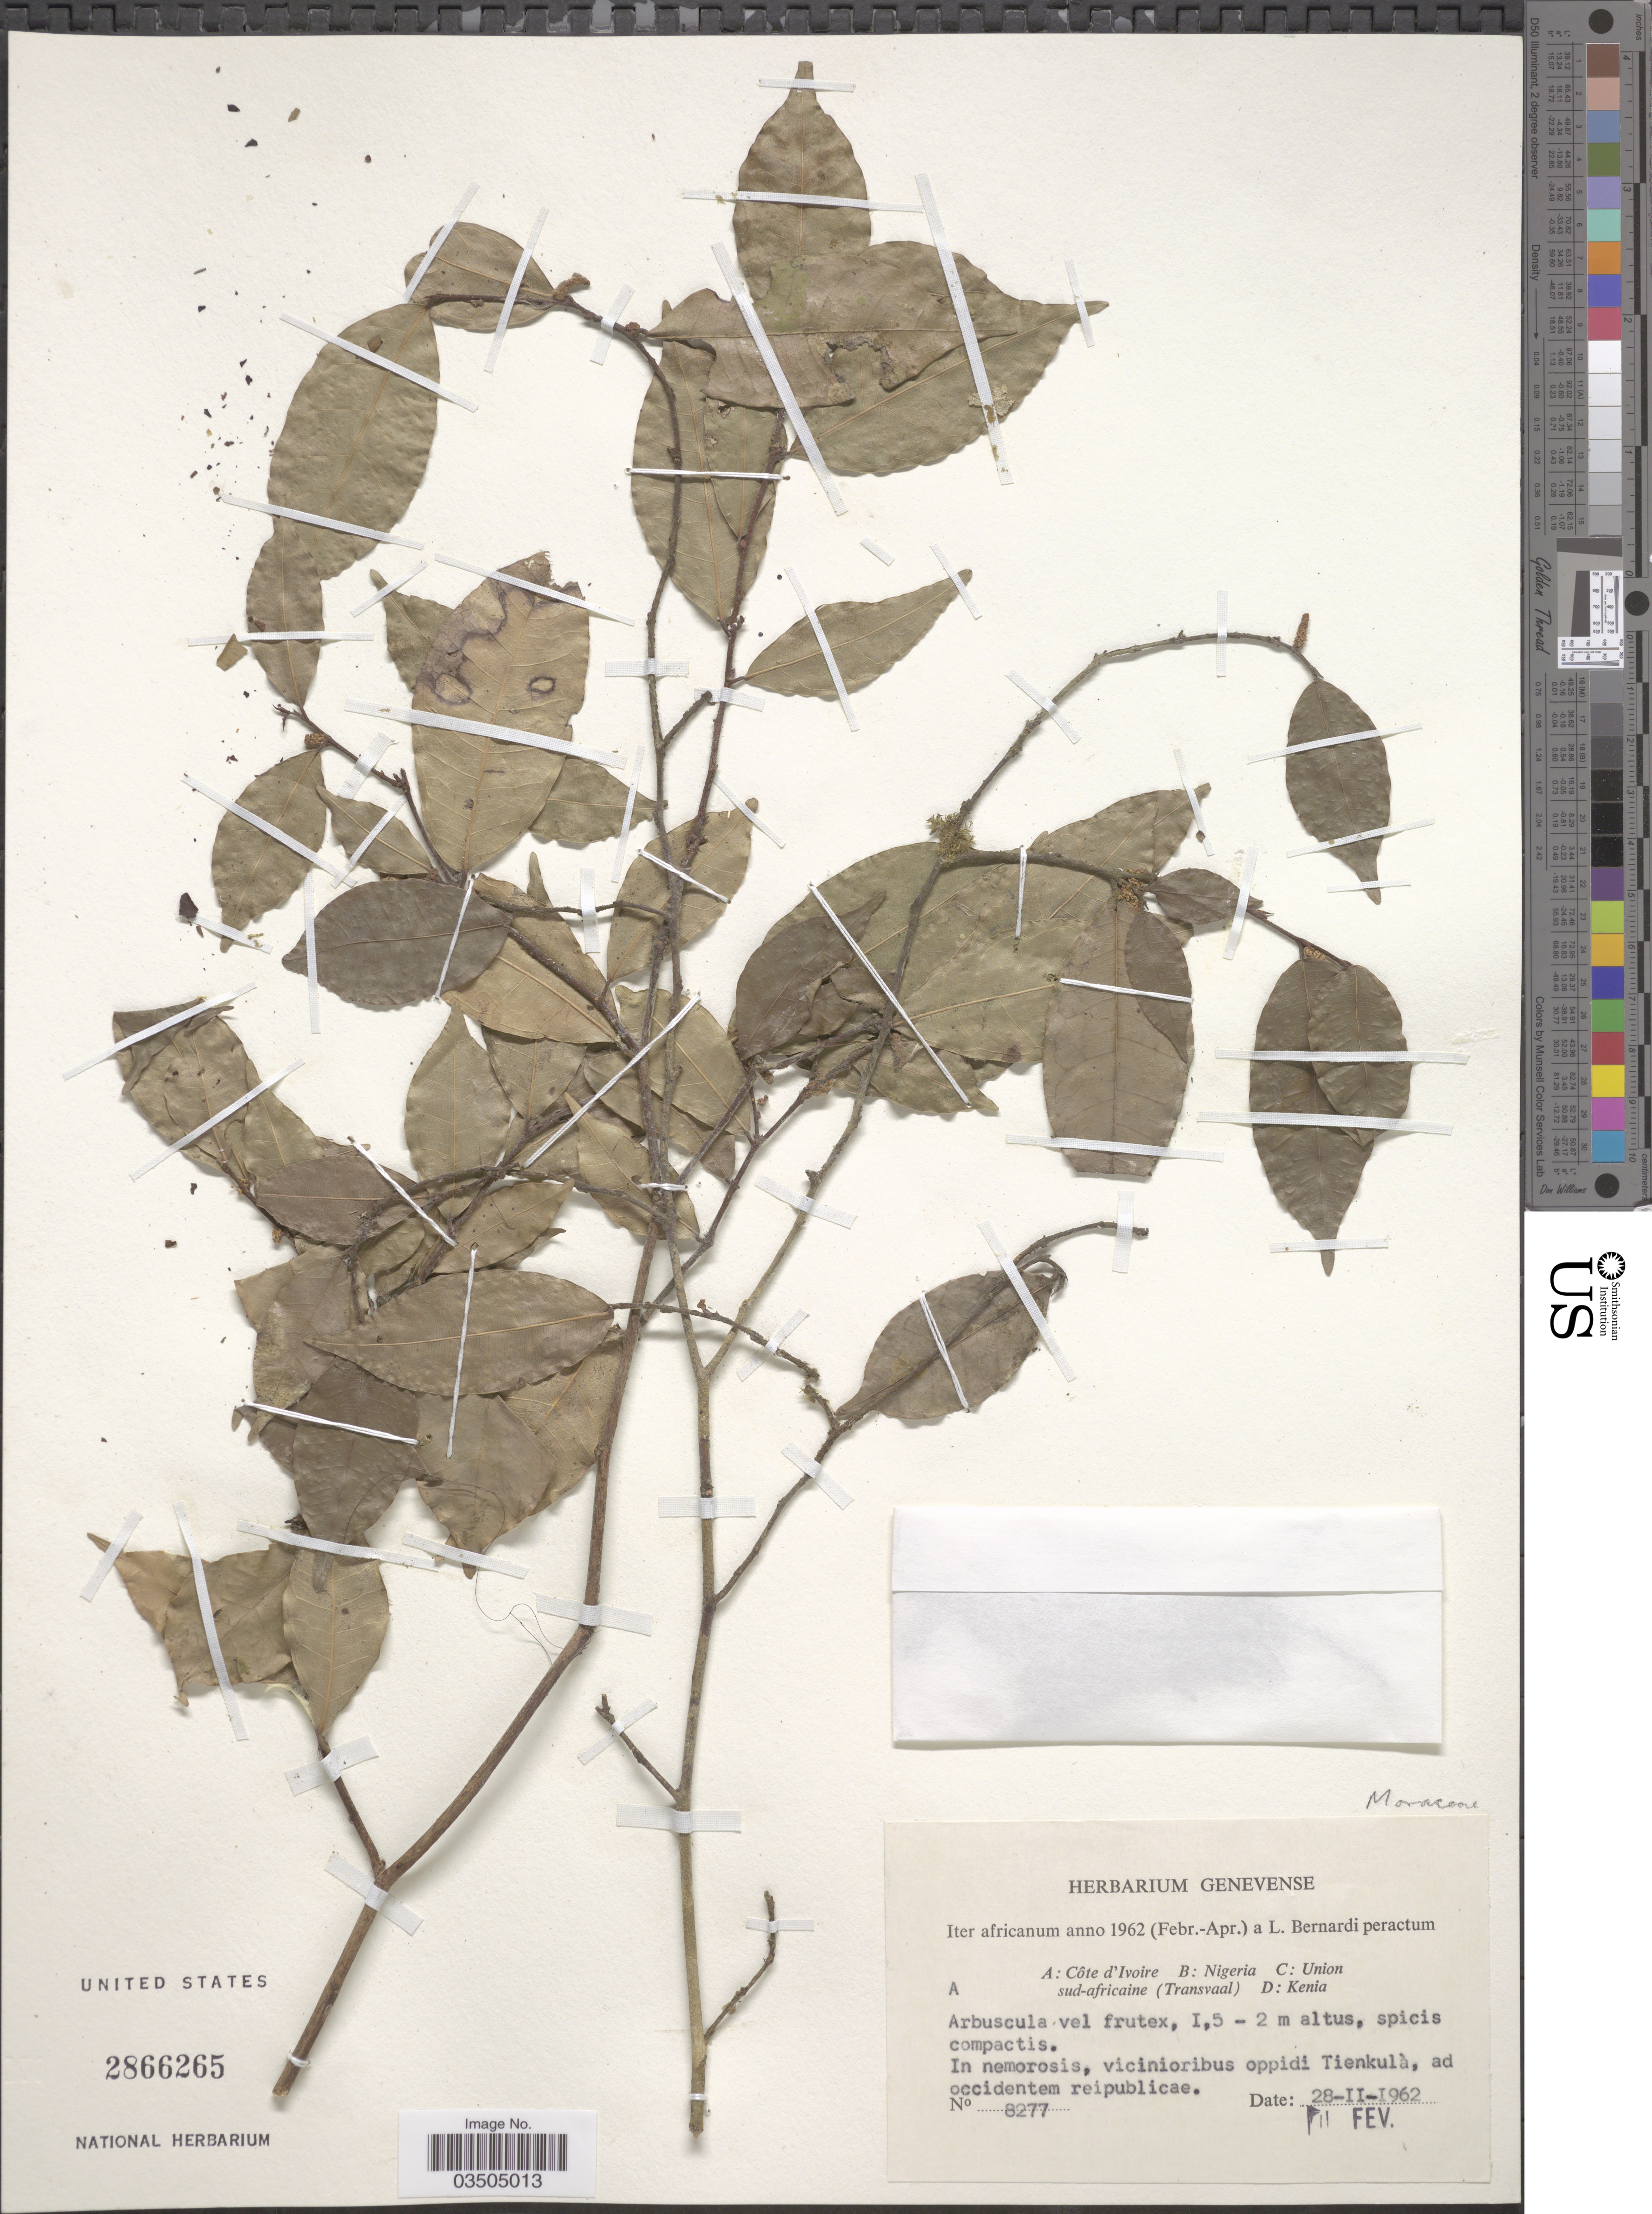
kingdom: Plantae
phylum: Tracheophyta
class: Magnoliopsida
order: Proteales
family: Proteaceae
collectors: L. Bernardi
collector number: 8277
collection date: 1962-02-28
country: Ivory Coast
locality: In nemorosis, vicinioribus oppidi Tienkulà.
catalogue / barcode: US 2866265